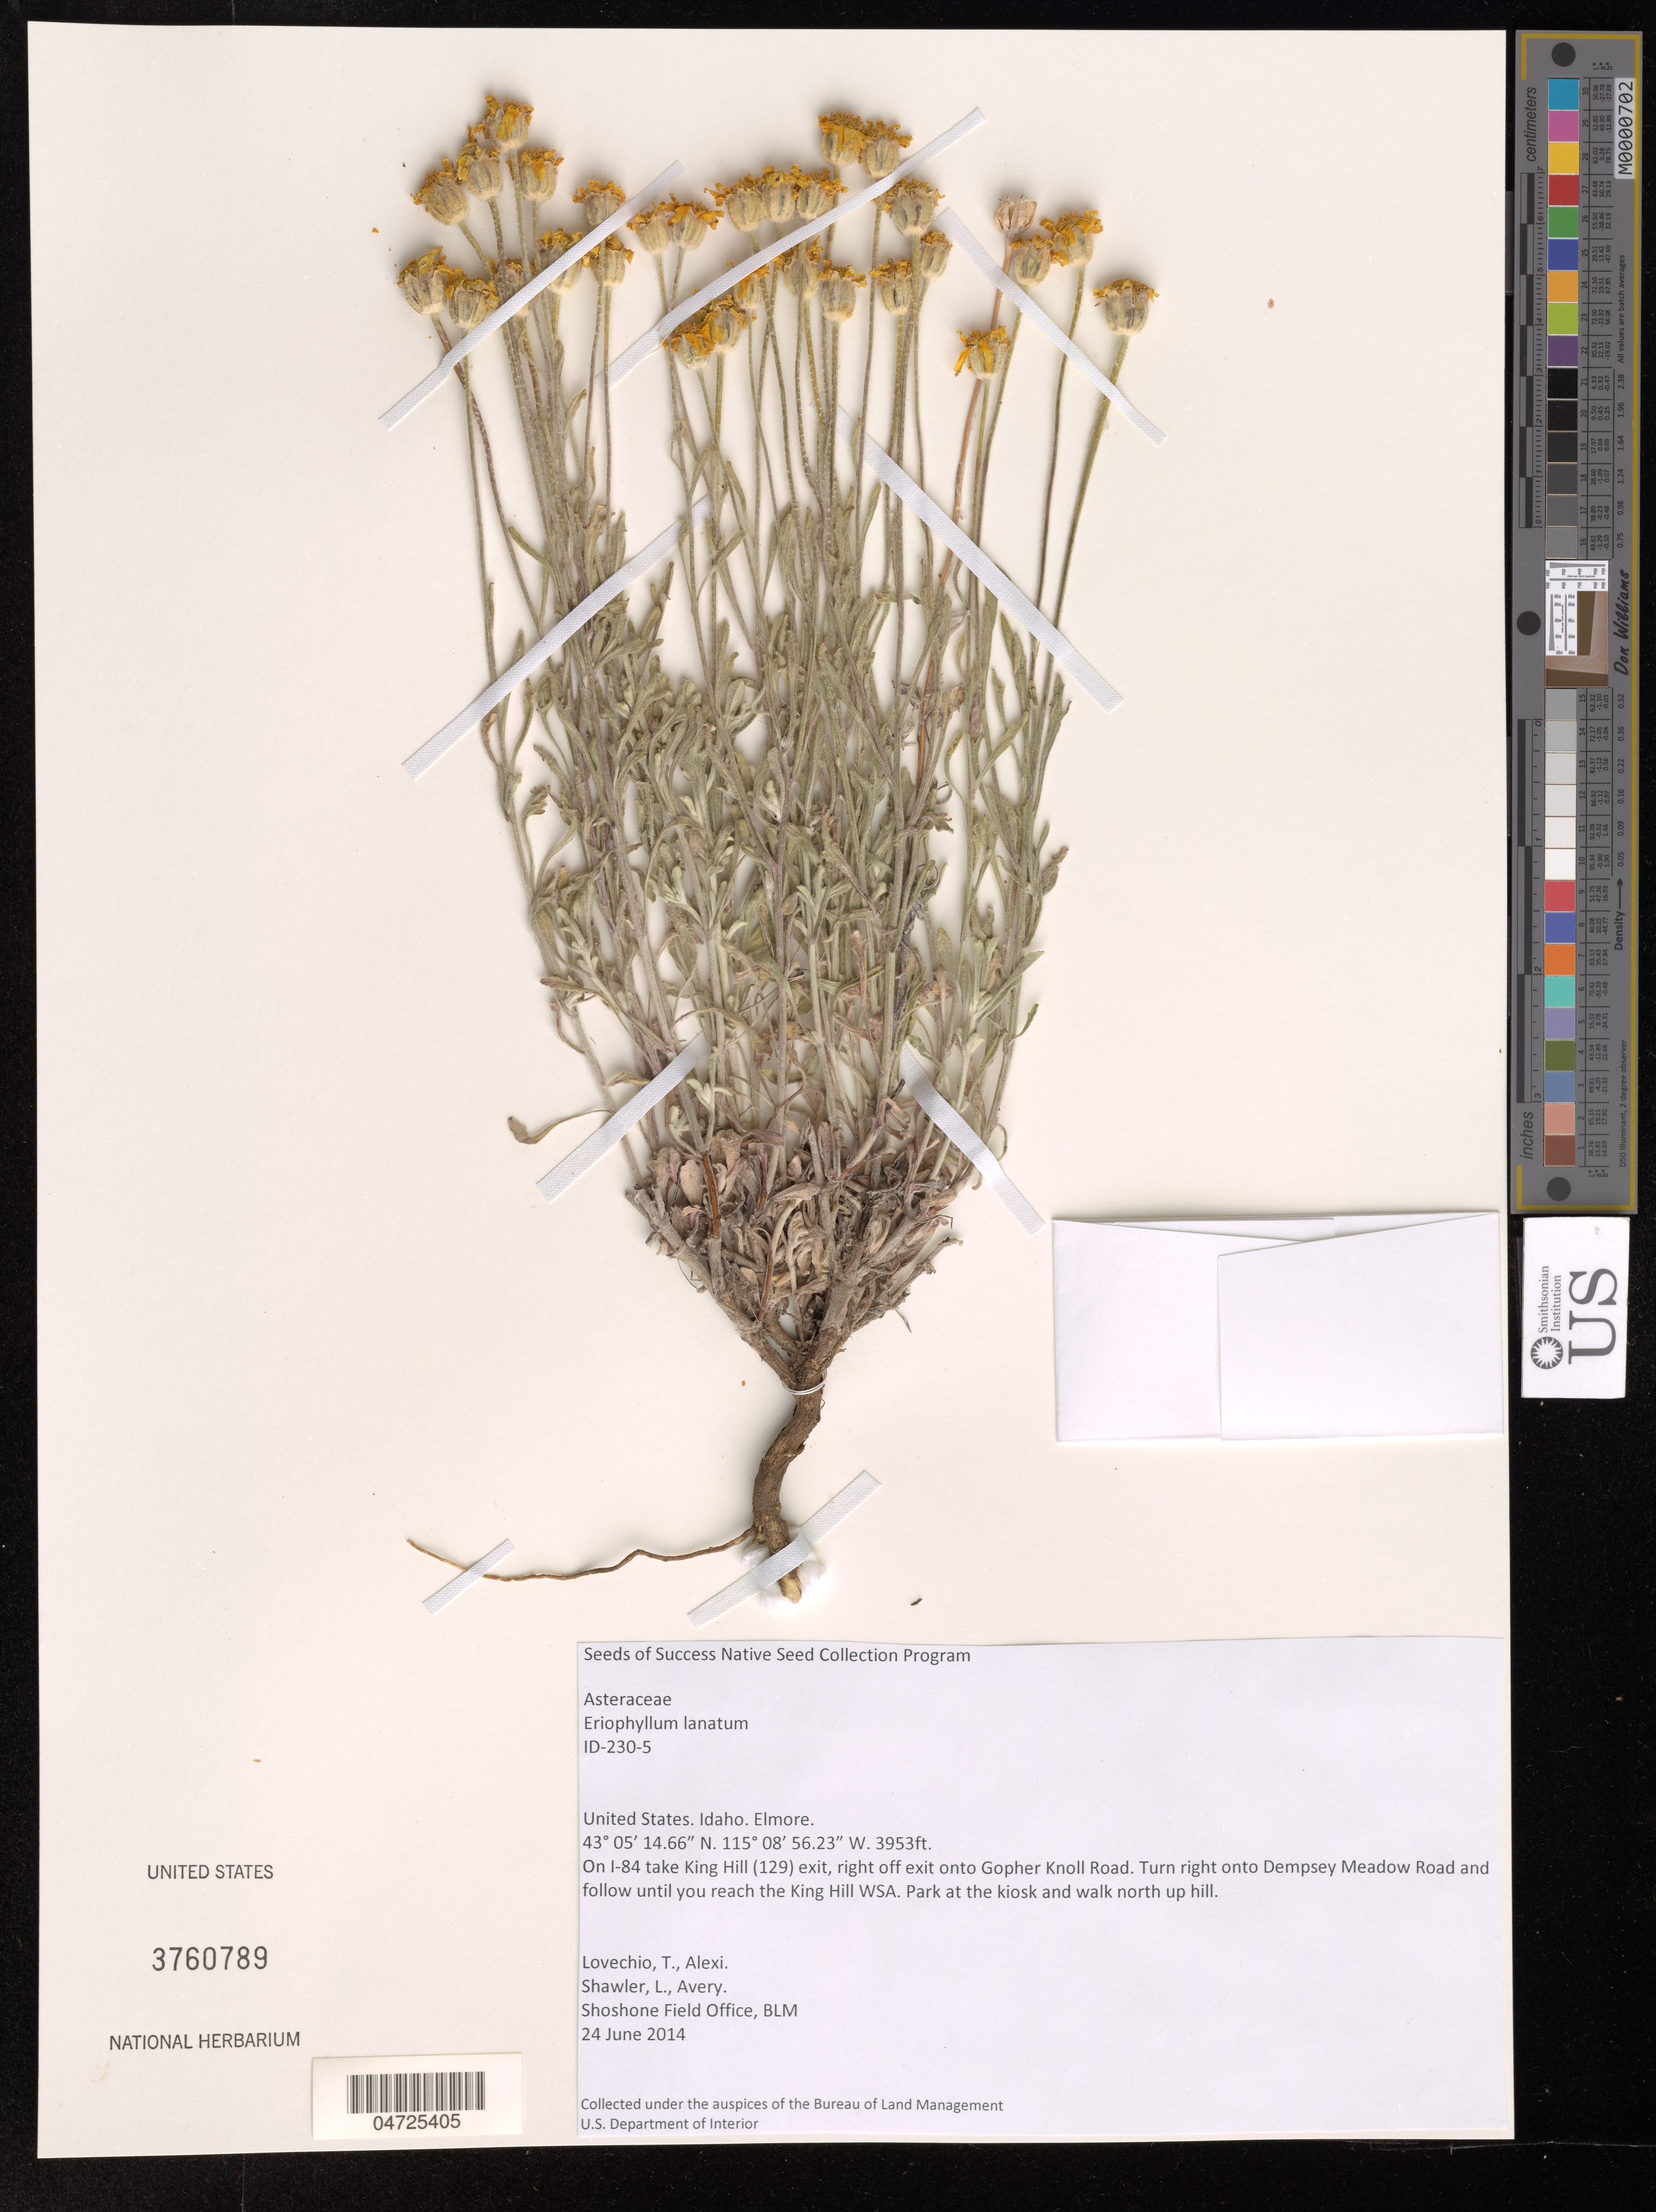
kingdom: Plantae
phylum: Tracheophyta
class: Magnoliopsida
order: Asterales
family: Asteraceae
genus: Eriophyllum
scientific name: Eriophyllum lanatum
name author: (Pursh) J. Forbes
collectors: T. Lovechio & A. Shawler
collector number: ID-230-5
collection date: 2014-06-24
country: United States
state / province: Idaho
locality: Elmore. On I-84 take King Hill (129) exit, right off exit onto Gopher Knoll Road. Turn right onto Dempsey Meadow Road and follow until you reach the King Hill WSA. Park at the kiosk and walk north up hill.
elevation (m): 1205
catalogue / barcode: US 3760789